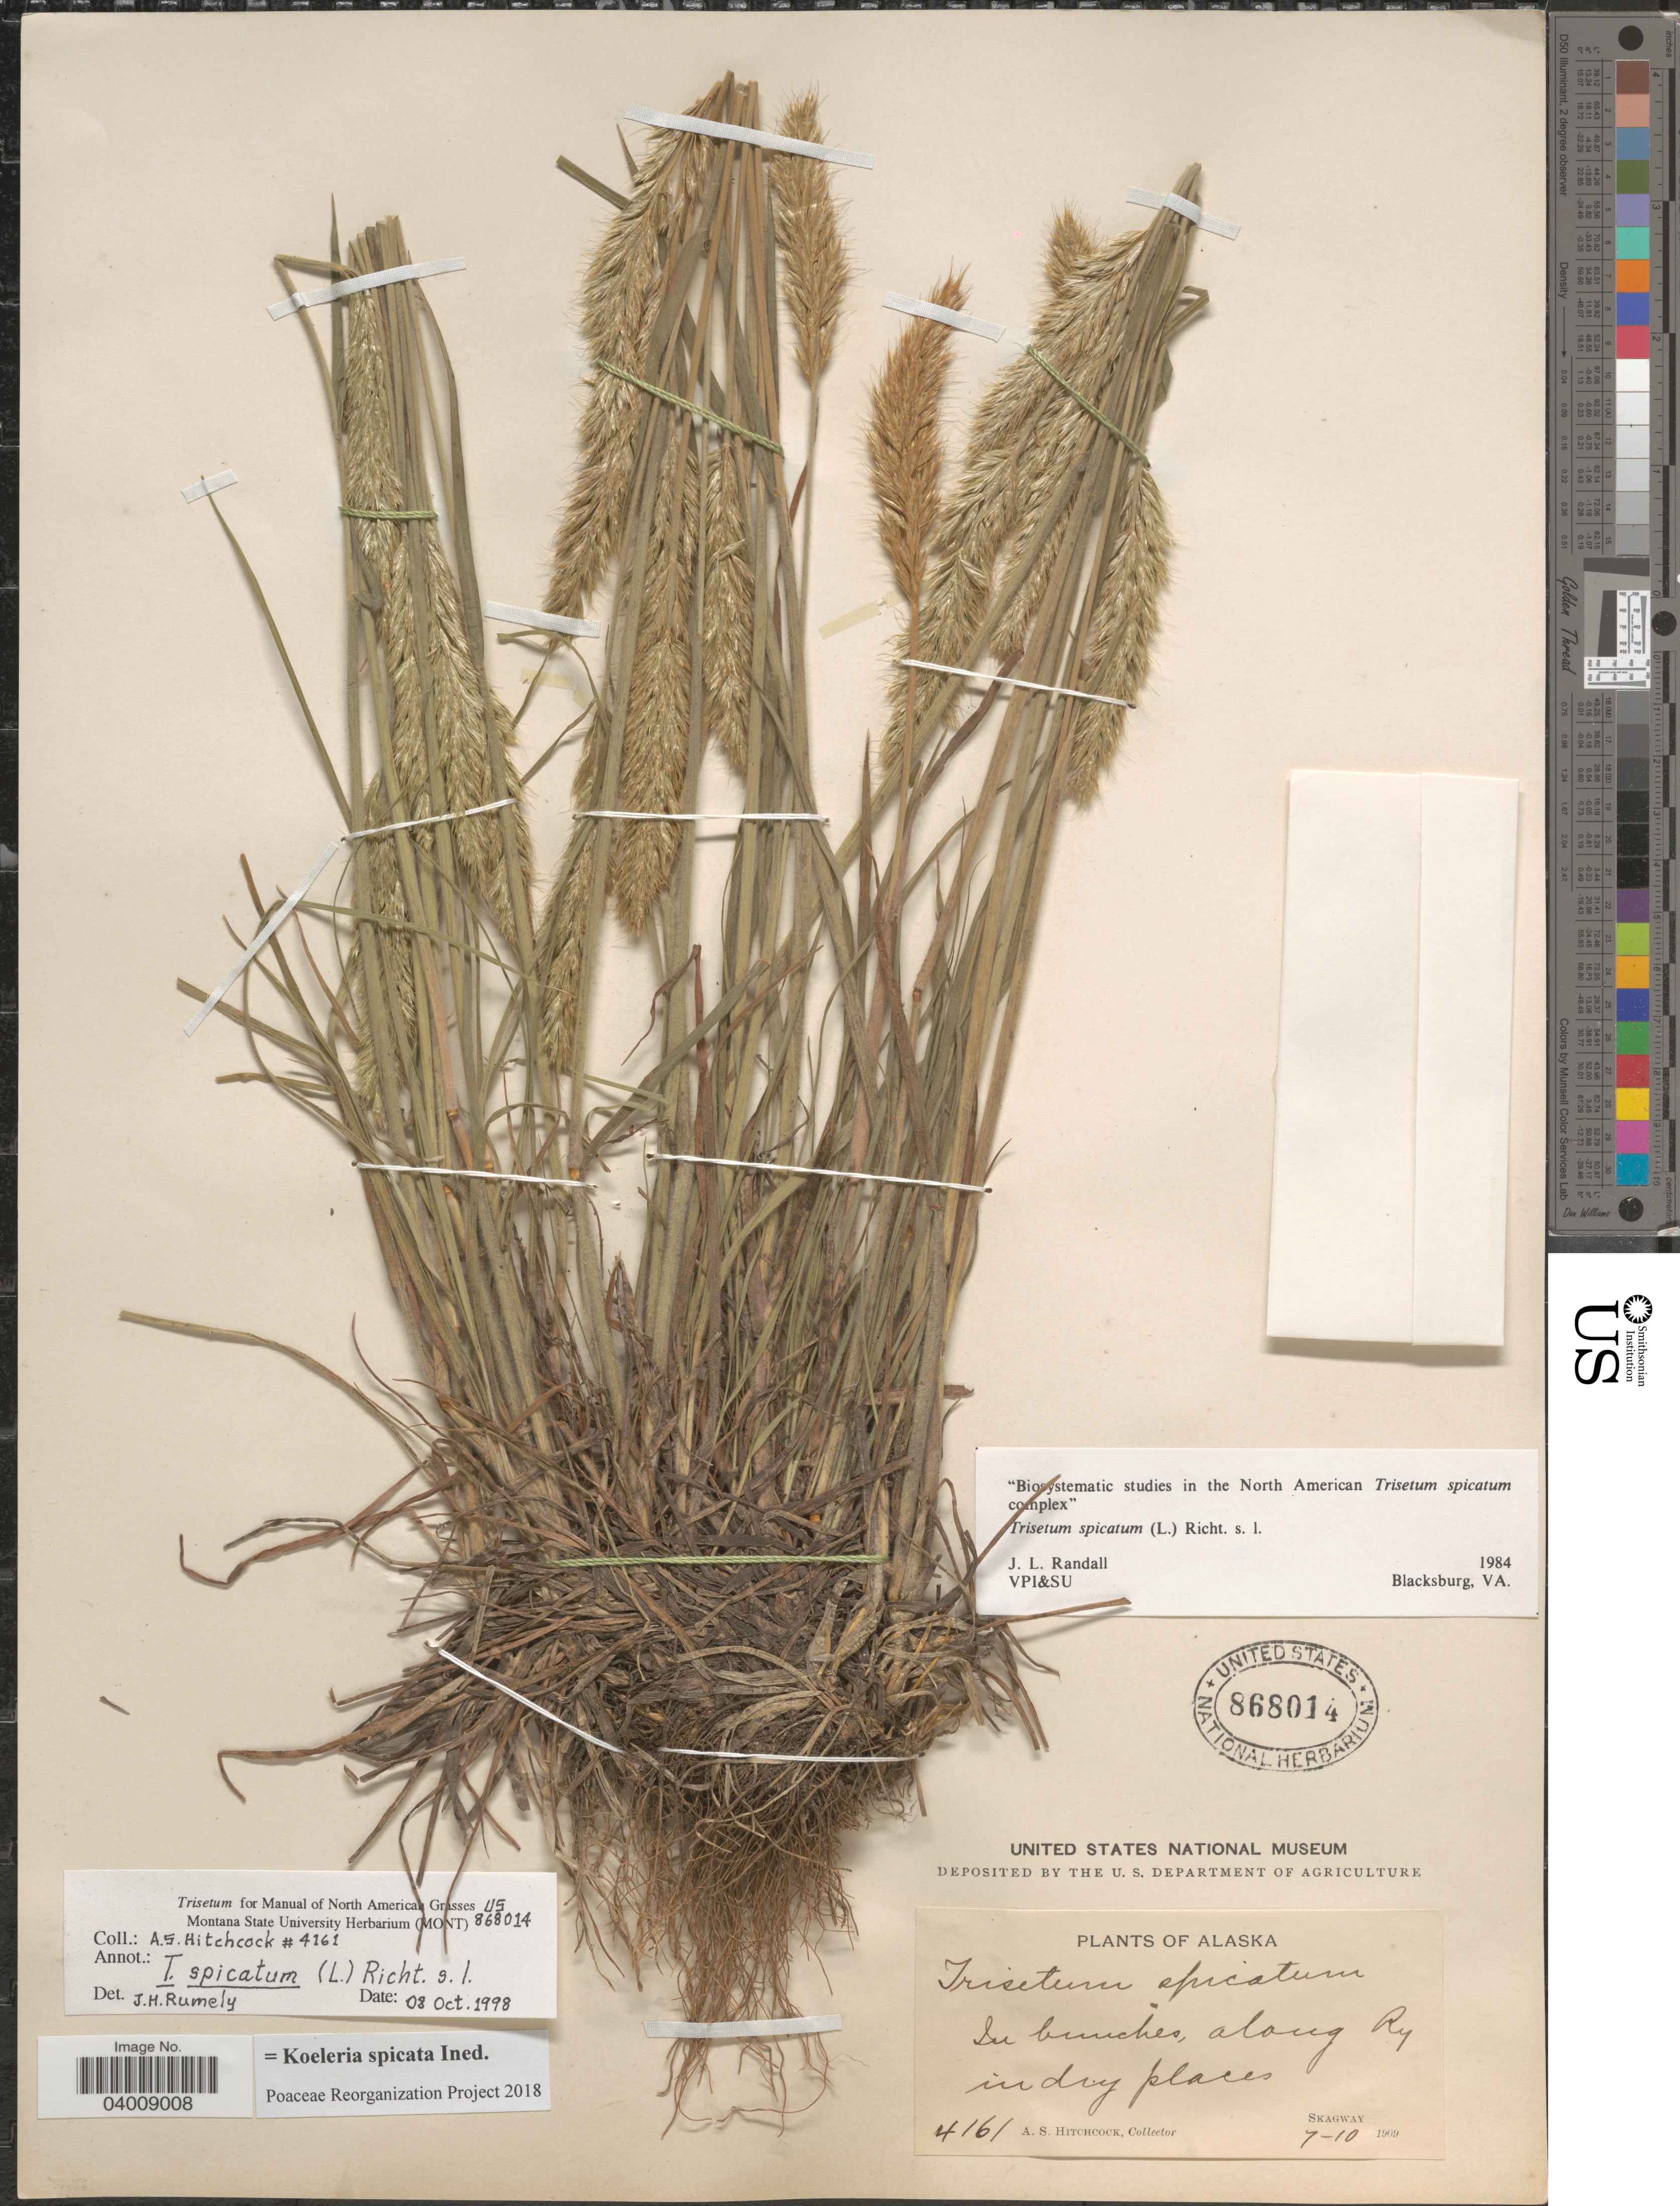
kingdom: Plantae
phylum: Tracheophyta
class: Liliopsida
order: Poales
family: Poaceae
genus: Koeleria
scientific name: Koeleria spicata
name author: (L.) Barberá et al.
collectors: A. S. Hitchcock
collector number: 4161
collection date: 1909-07-10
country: United States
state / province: Alaska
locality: Skagway.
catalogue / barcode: US 868014